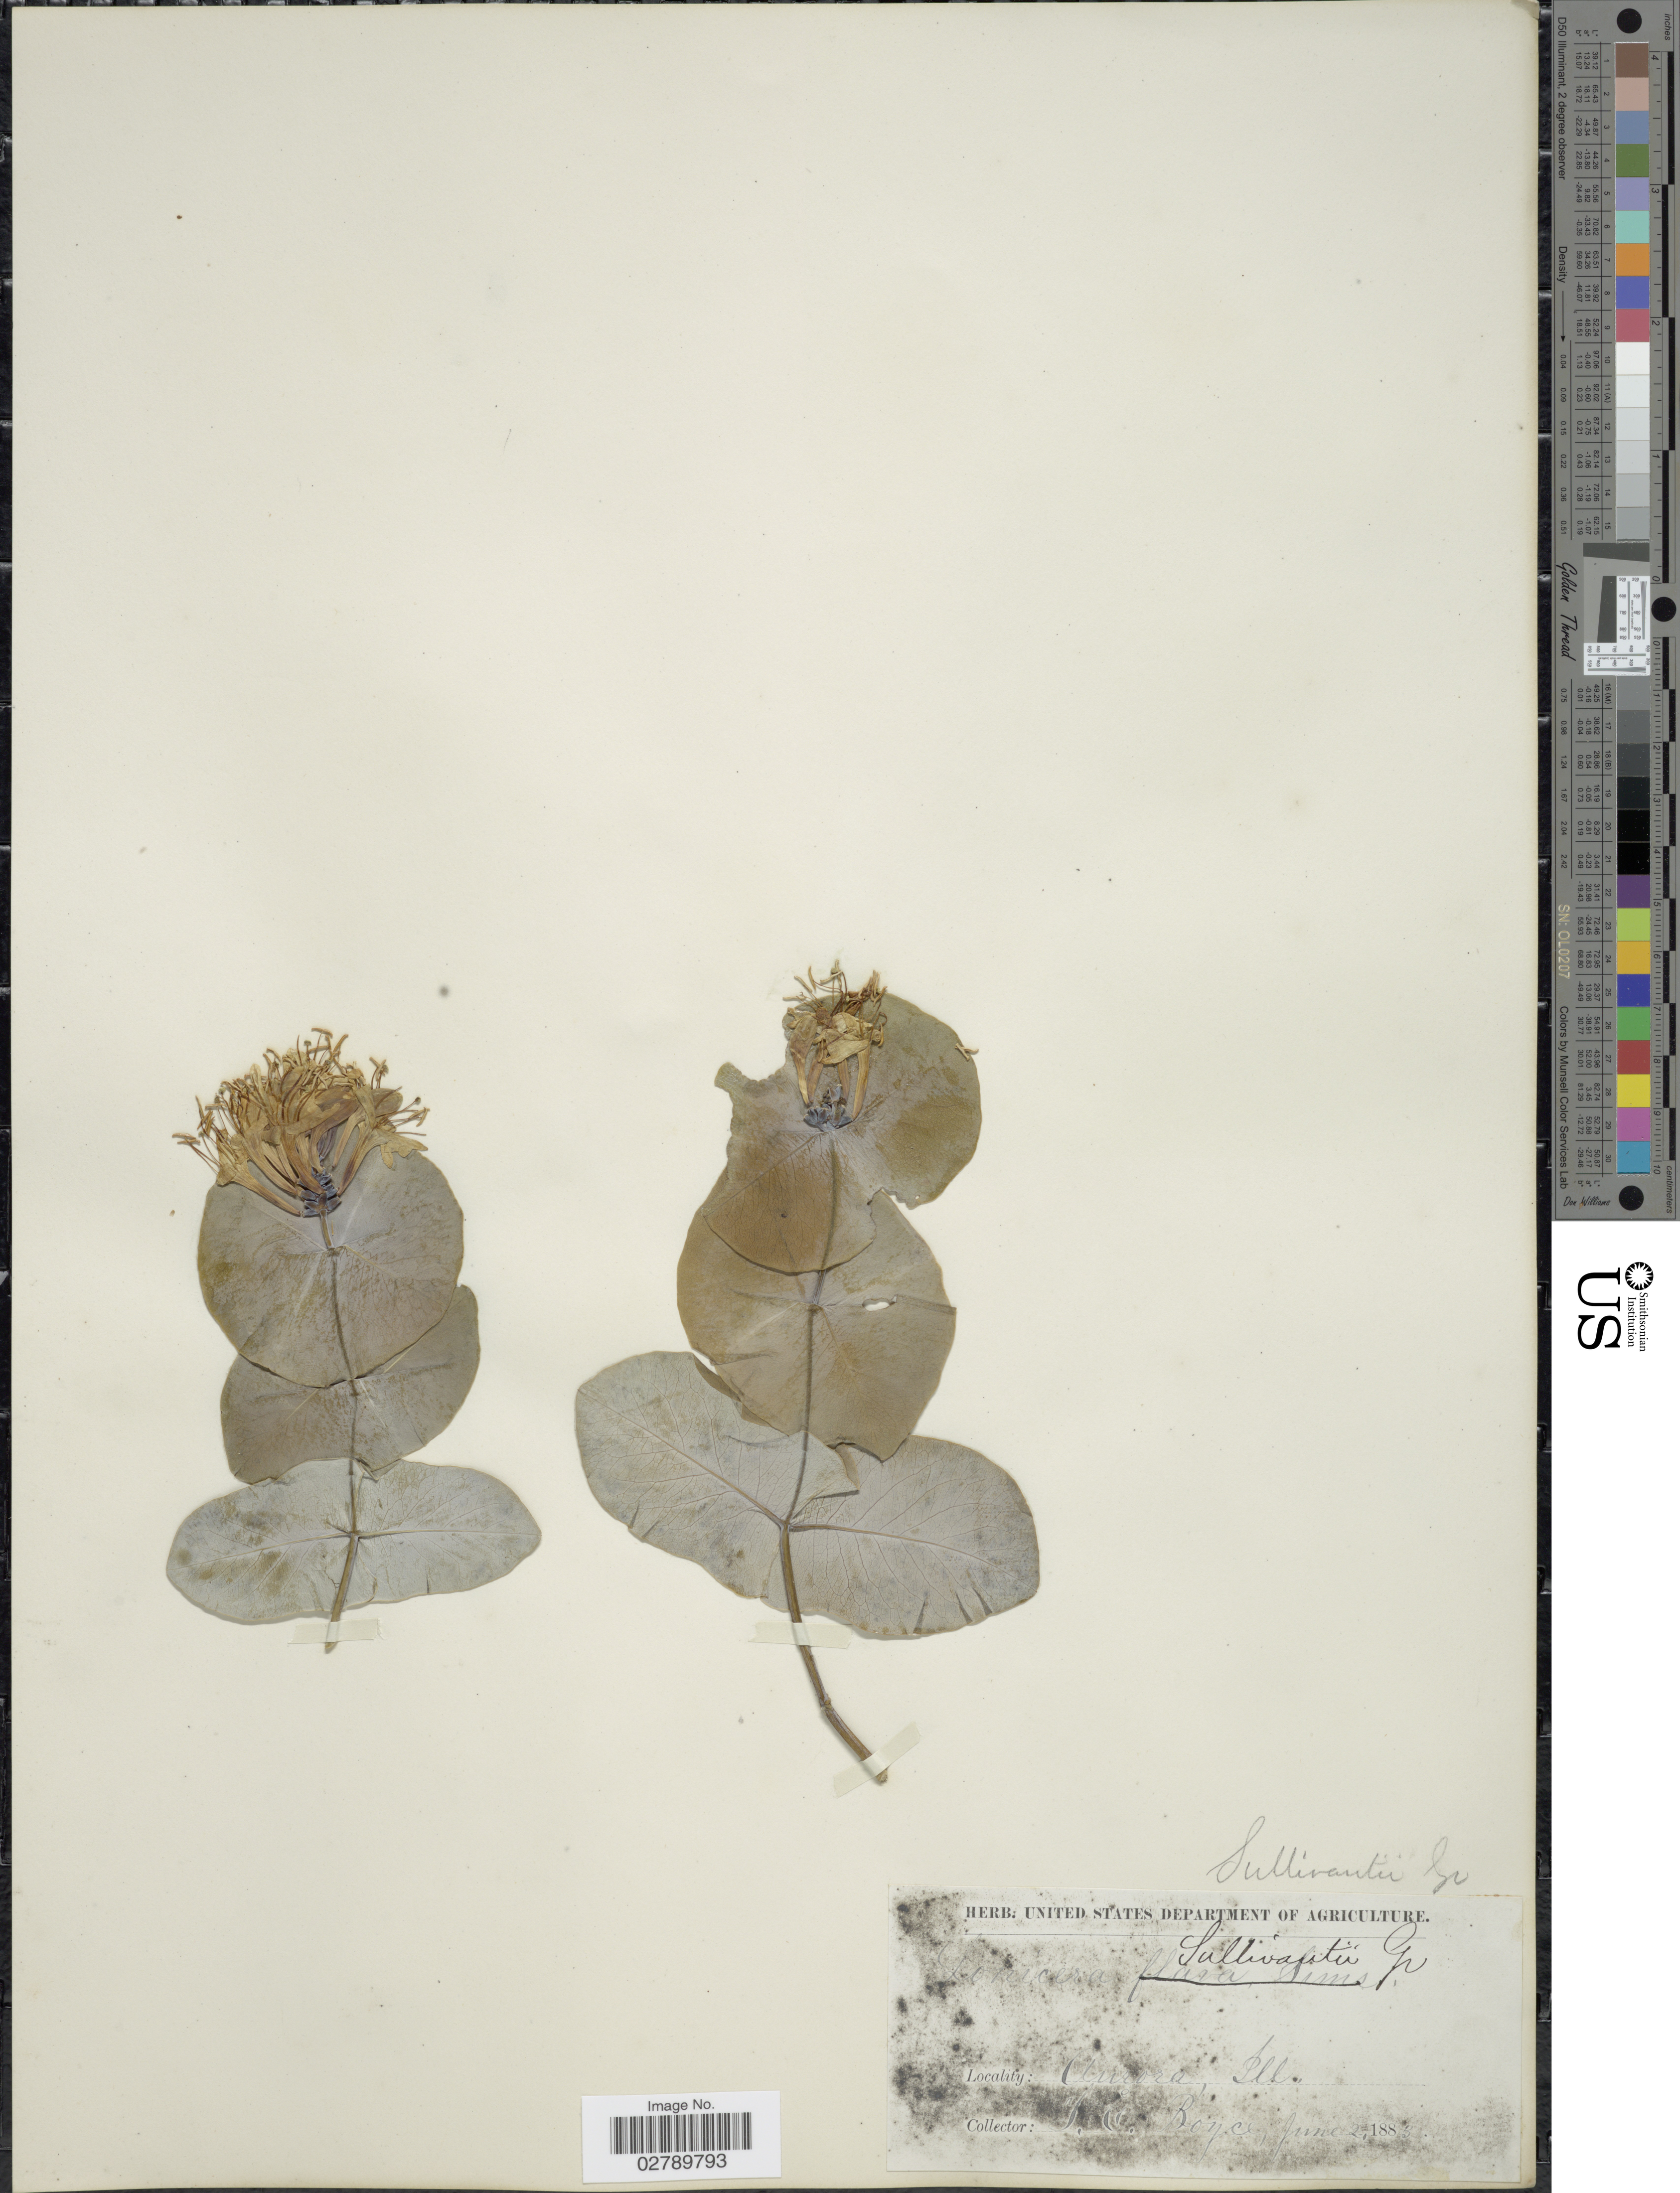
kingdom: Plantae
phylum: Tracheophyta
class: Magnoliopsida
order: Dipsacales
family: Caprifoliaceae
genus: Lonicera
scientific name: Lonicera prolifera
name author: (O. Kirchner) Booth ex Rehder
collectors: S. Boyce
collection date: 1883-06-02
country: United States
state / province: Illinois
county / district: Kane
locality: Aurora